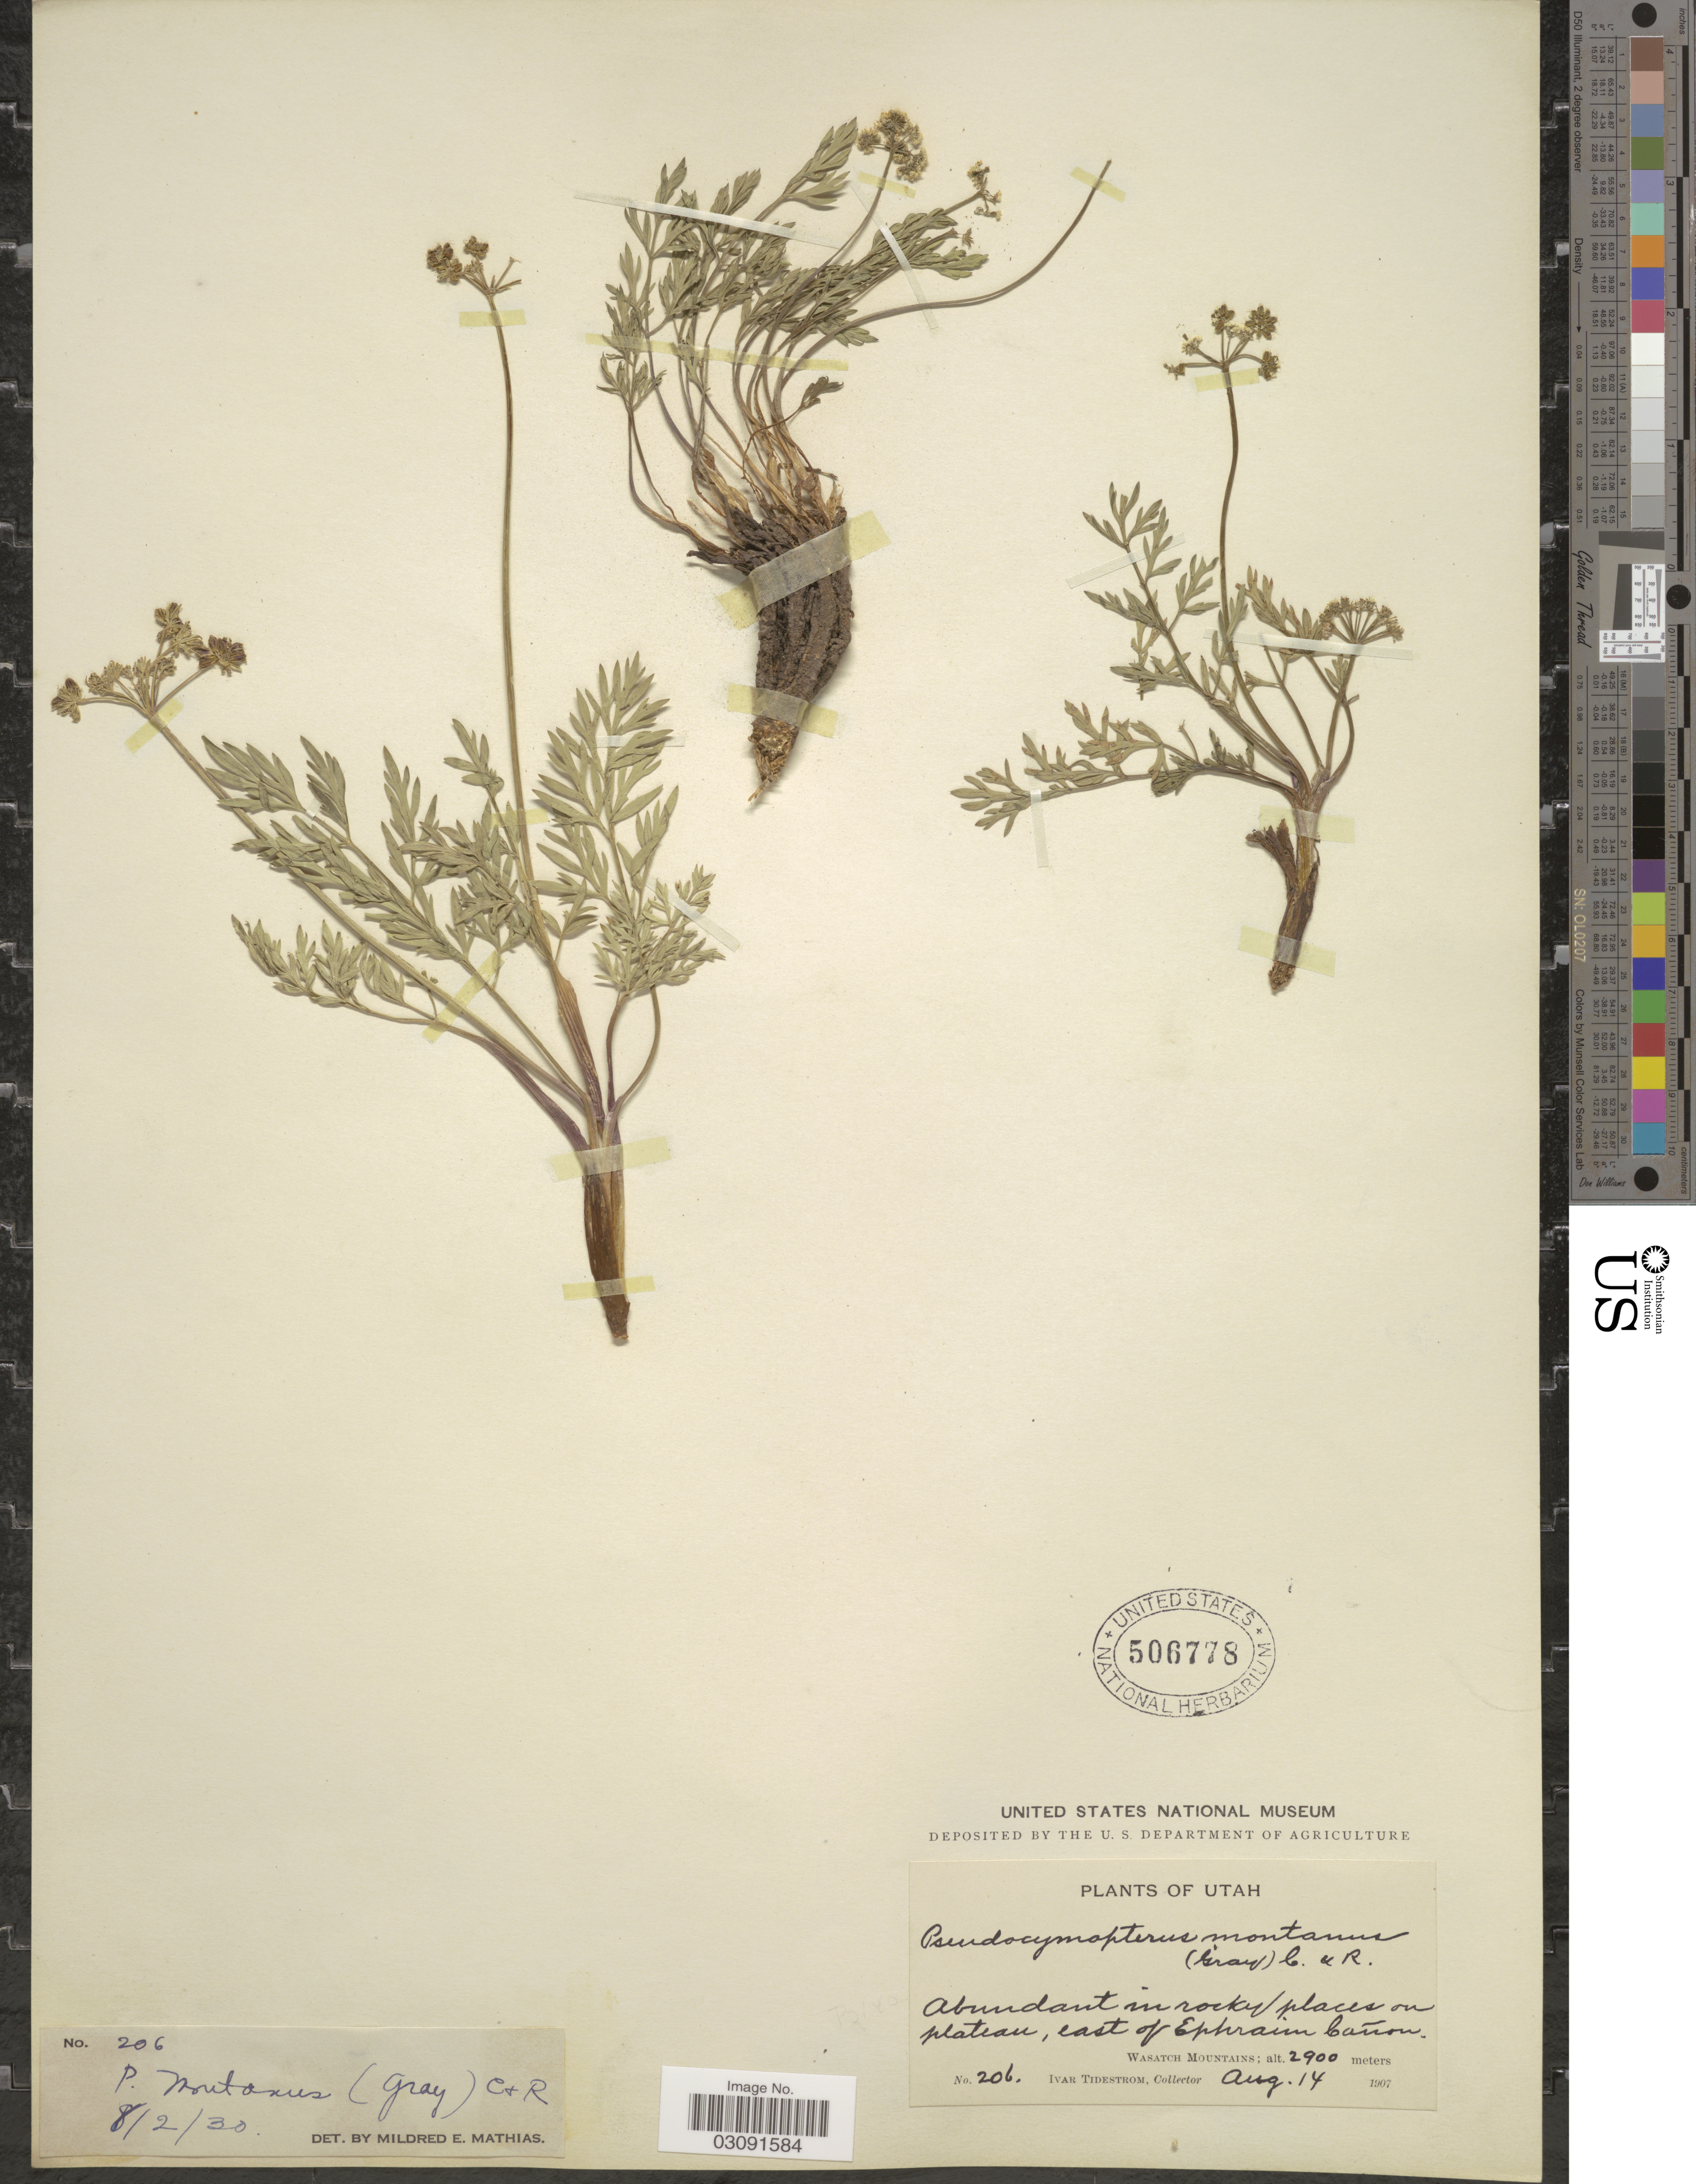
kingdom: Plantae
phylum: Tracheophyta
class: Magnoliopsida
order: Apiales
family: Apiaceae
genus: Pseudocymopterus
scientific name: Pseudocymopterus montanus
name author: (A. Gray) J.M. Coult. & Rose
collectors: I. F. Tidestrom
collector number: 206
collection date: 1907-08-14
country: United States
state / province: Utah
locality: Abundant in rocky places on plateau, east of Ephraim Cañon, Wasatch Mountains.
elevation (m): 2900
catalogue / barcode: US 506778